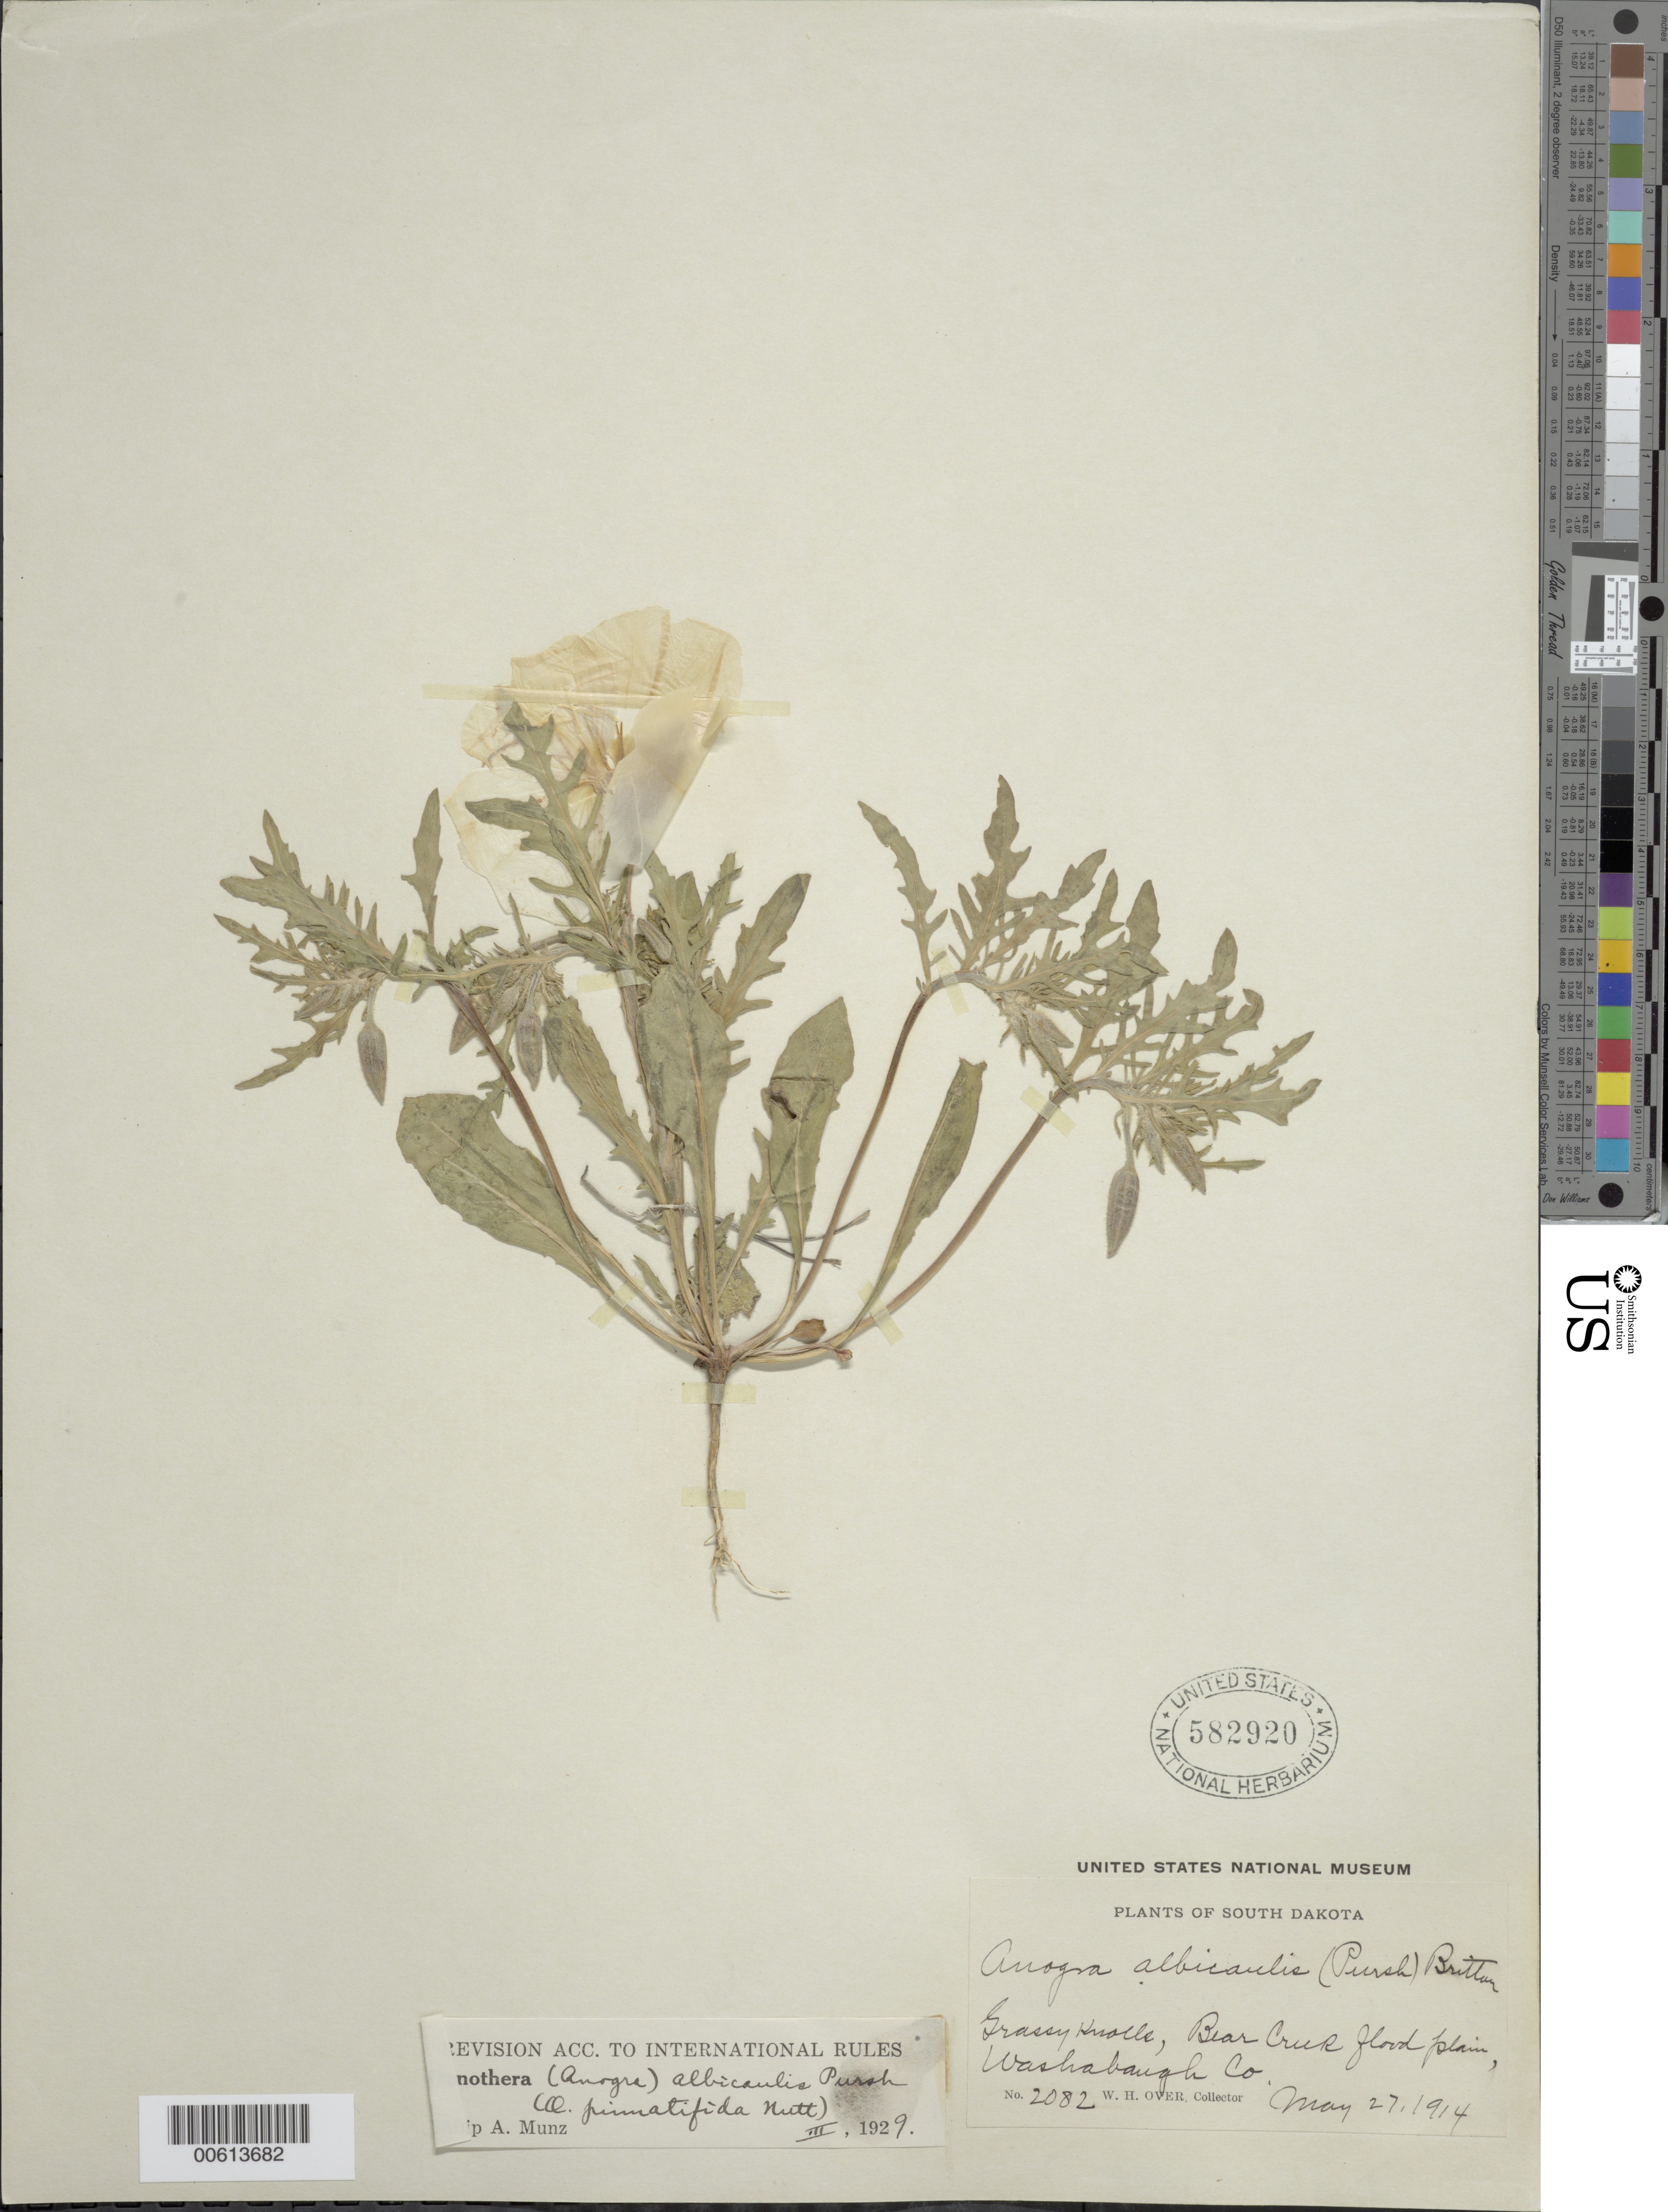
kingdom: Plantae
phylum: Tracheophyta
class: Magnoliopsida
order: Myrtales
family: Onagraceae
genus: Oenothera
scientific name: Oenothera albicaulis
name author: Pursh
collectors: W. Over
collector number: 2082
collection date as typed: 27 May 1914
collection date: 1914-05-27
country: United States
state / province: South Dakota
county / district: Jackson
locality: Washabaugh County, Grassy Knolls, Bear Creek. [Jackson Co. includes the previously unorganized Washabaugh Co.]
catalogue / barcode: US 582920